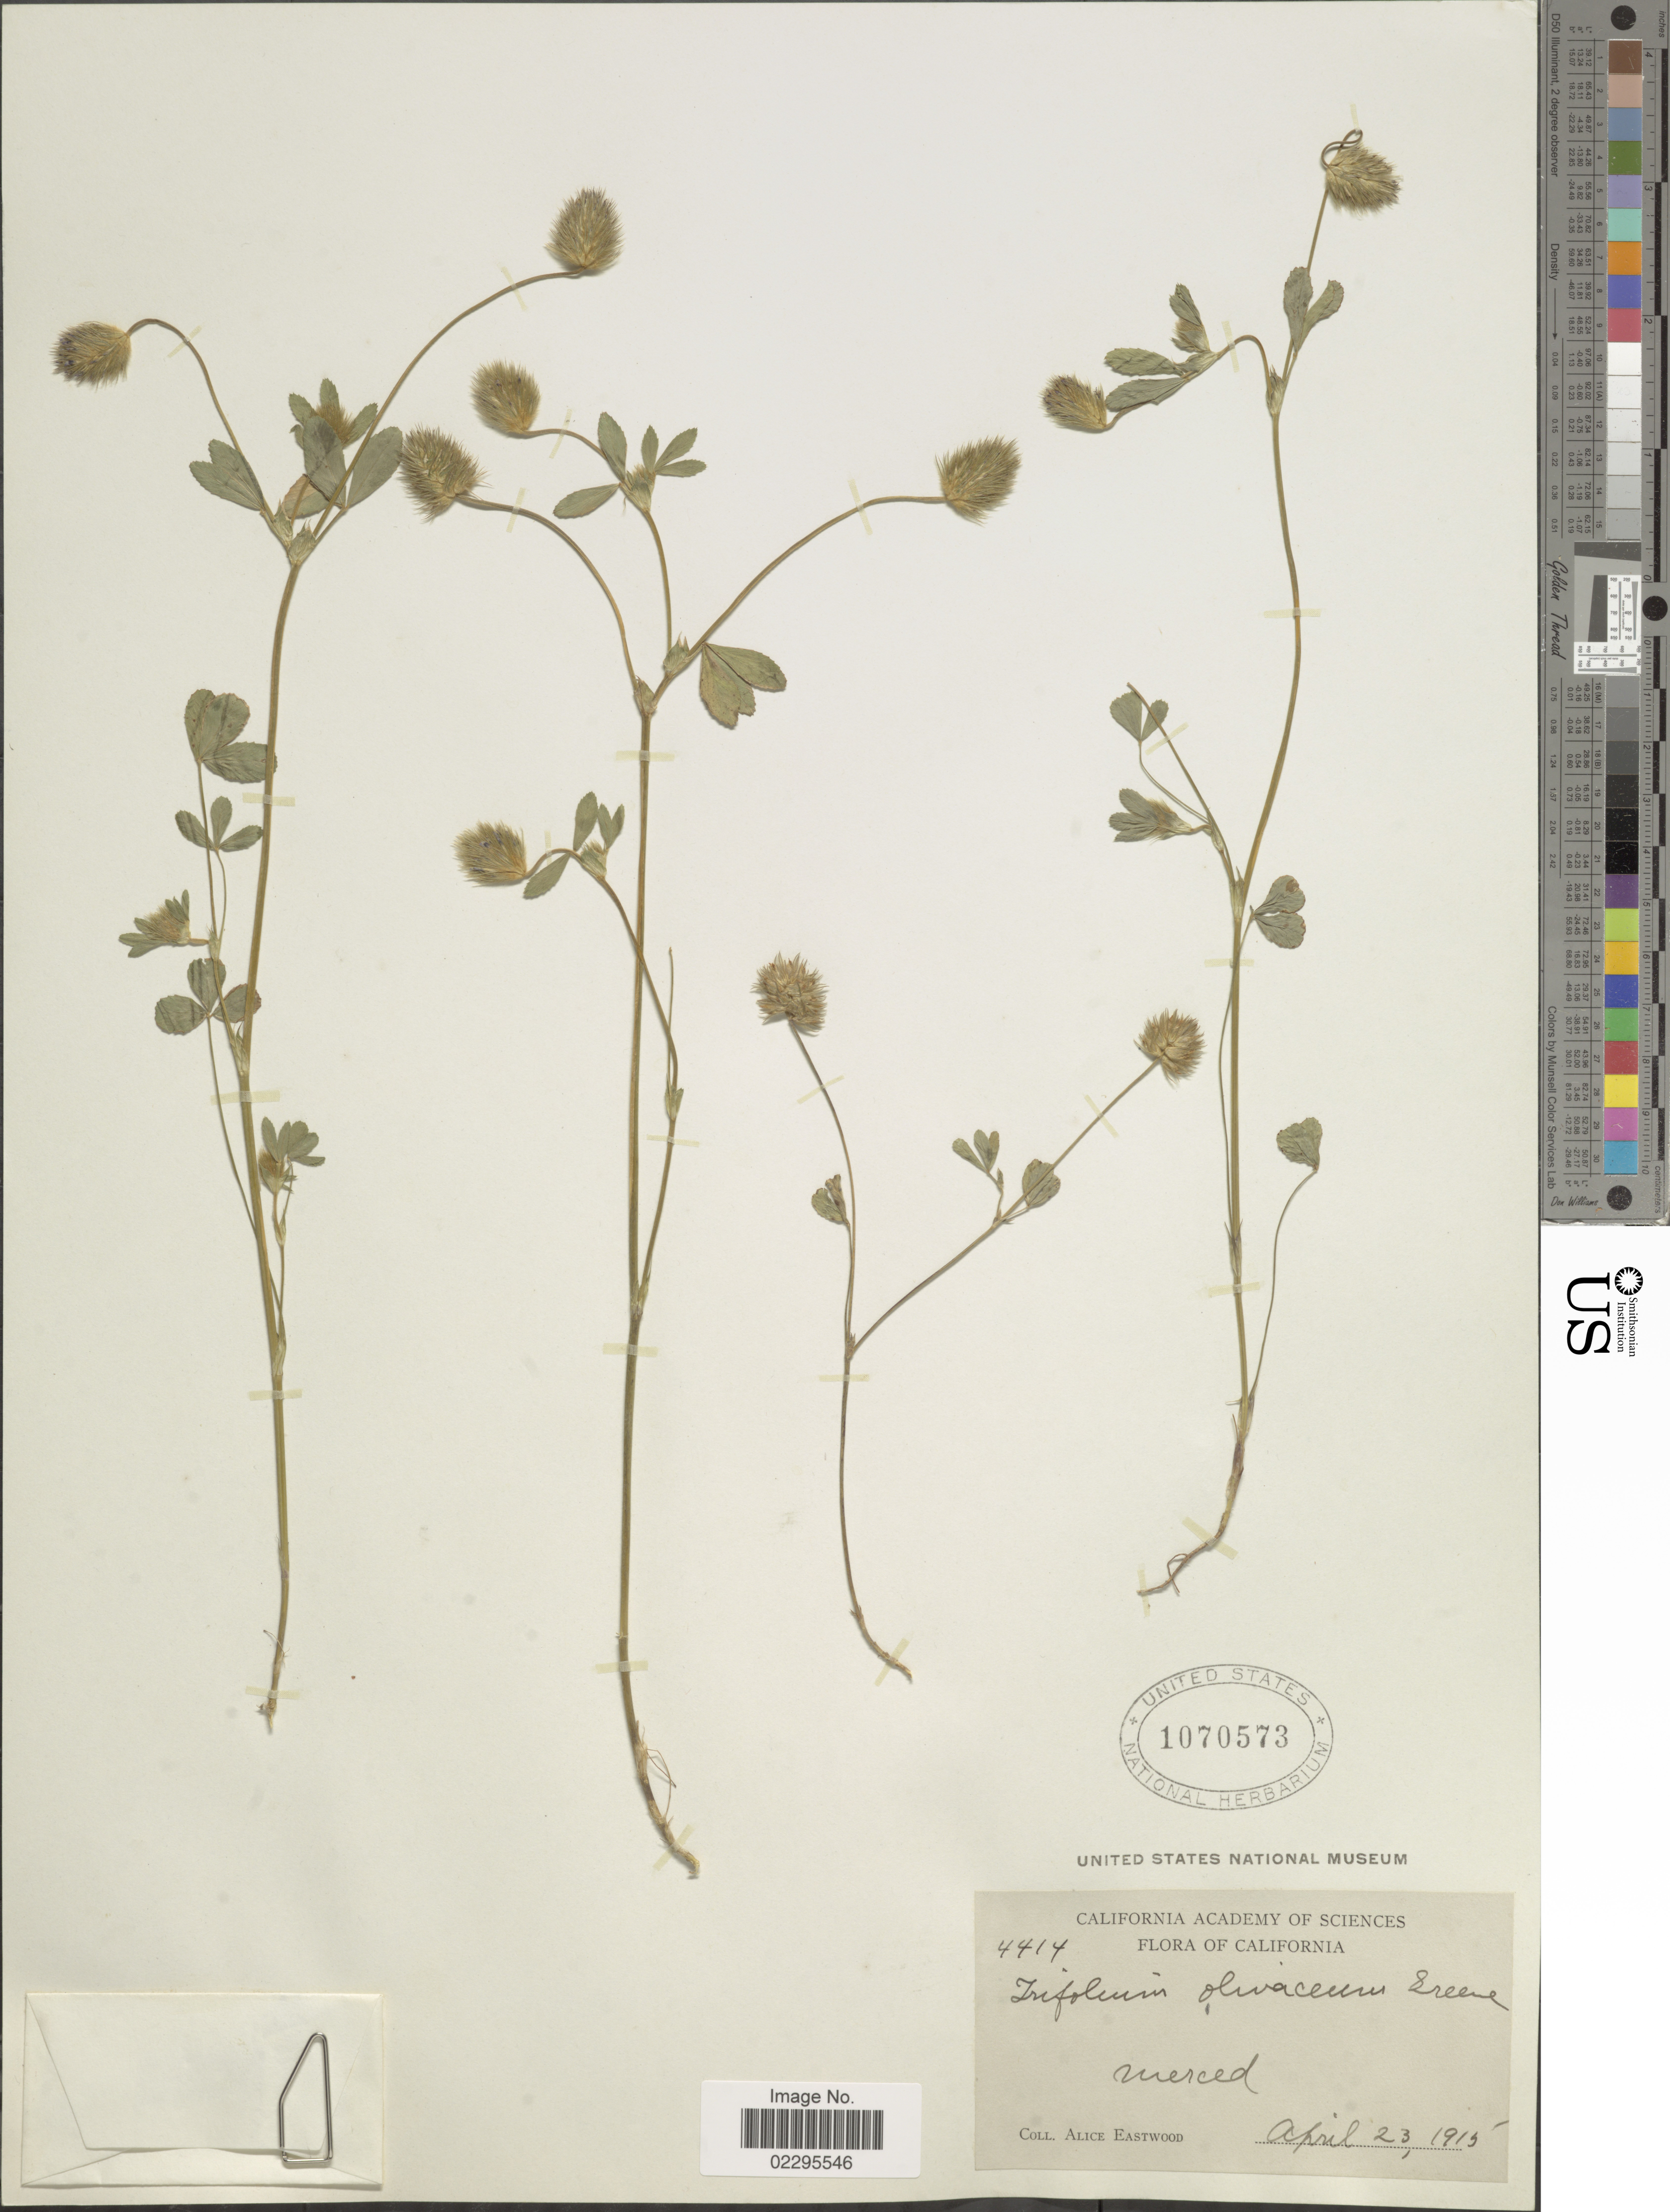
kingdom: Plantae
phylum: Tracheophyta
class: Magnoliopsida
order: Fabales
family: Fabaceae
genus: Trifolium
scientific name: Trifolium albopurpureum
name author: Torr. & A. Gray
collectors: A. Eastwood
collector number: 4414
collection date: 1915-04-23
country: United States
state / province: California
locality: Merced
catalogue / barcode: US 1070573